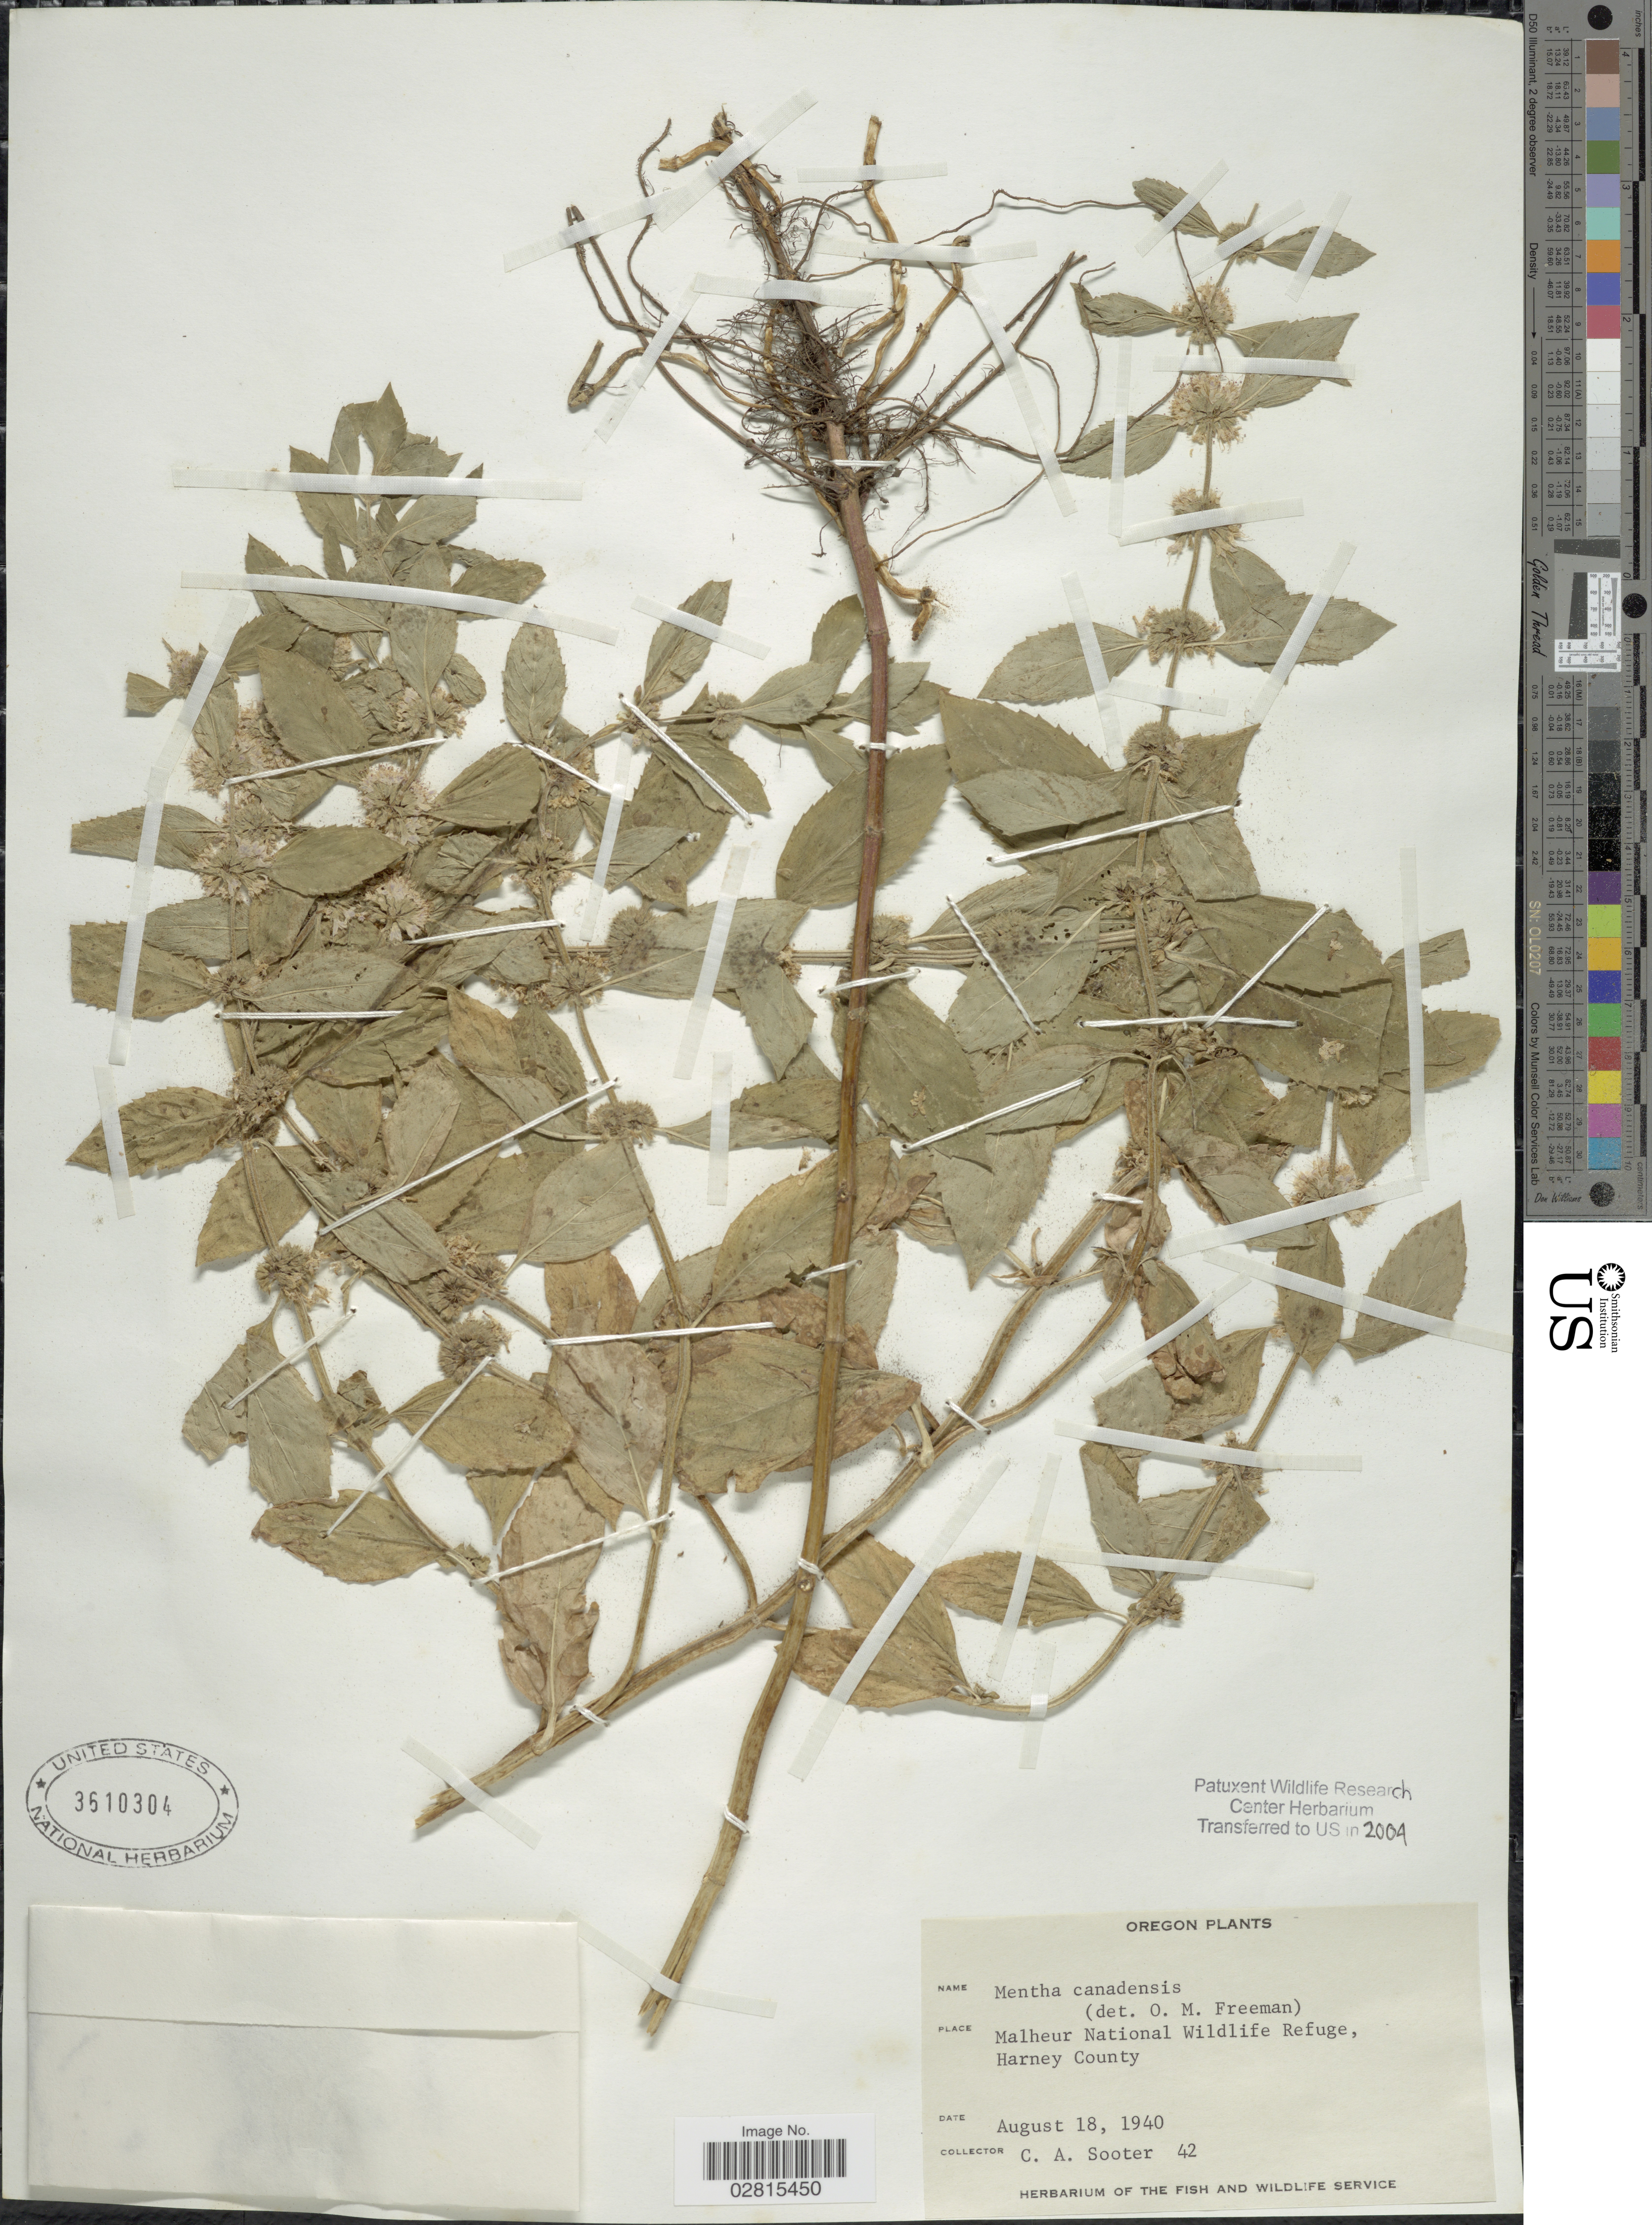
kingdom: Plantae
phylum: Tracheophyta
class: Magnoliopsida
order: Lamiales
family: Lamiaceae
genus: Mentha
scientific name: Mentha canadensis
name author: L.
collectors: C. Sooter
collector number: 42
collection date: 1940-08-18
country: United States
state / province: Oregon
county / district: Harney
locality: Malheur National Wildlife Refuge, Harney County.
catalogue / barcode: US 3610304